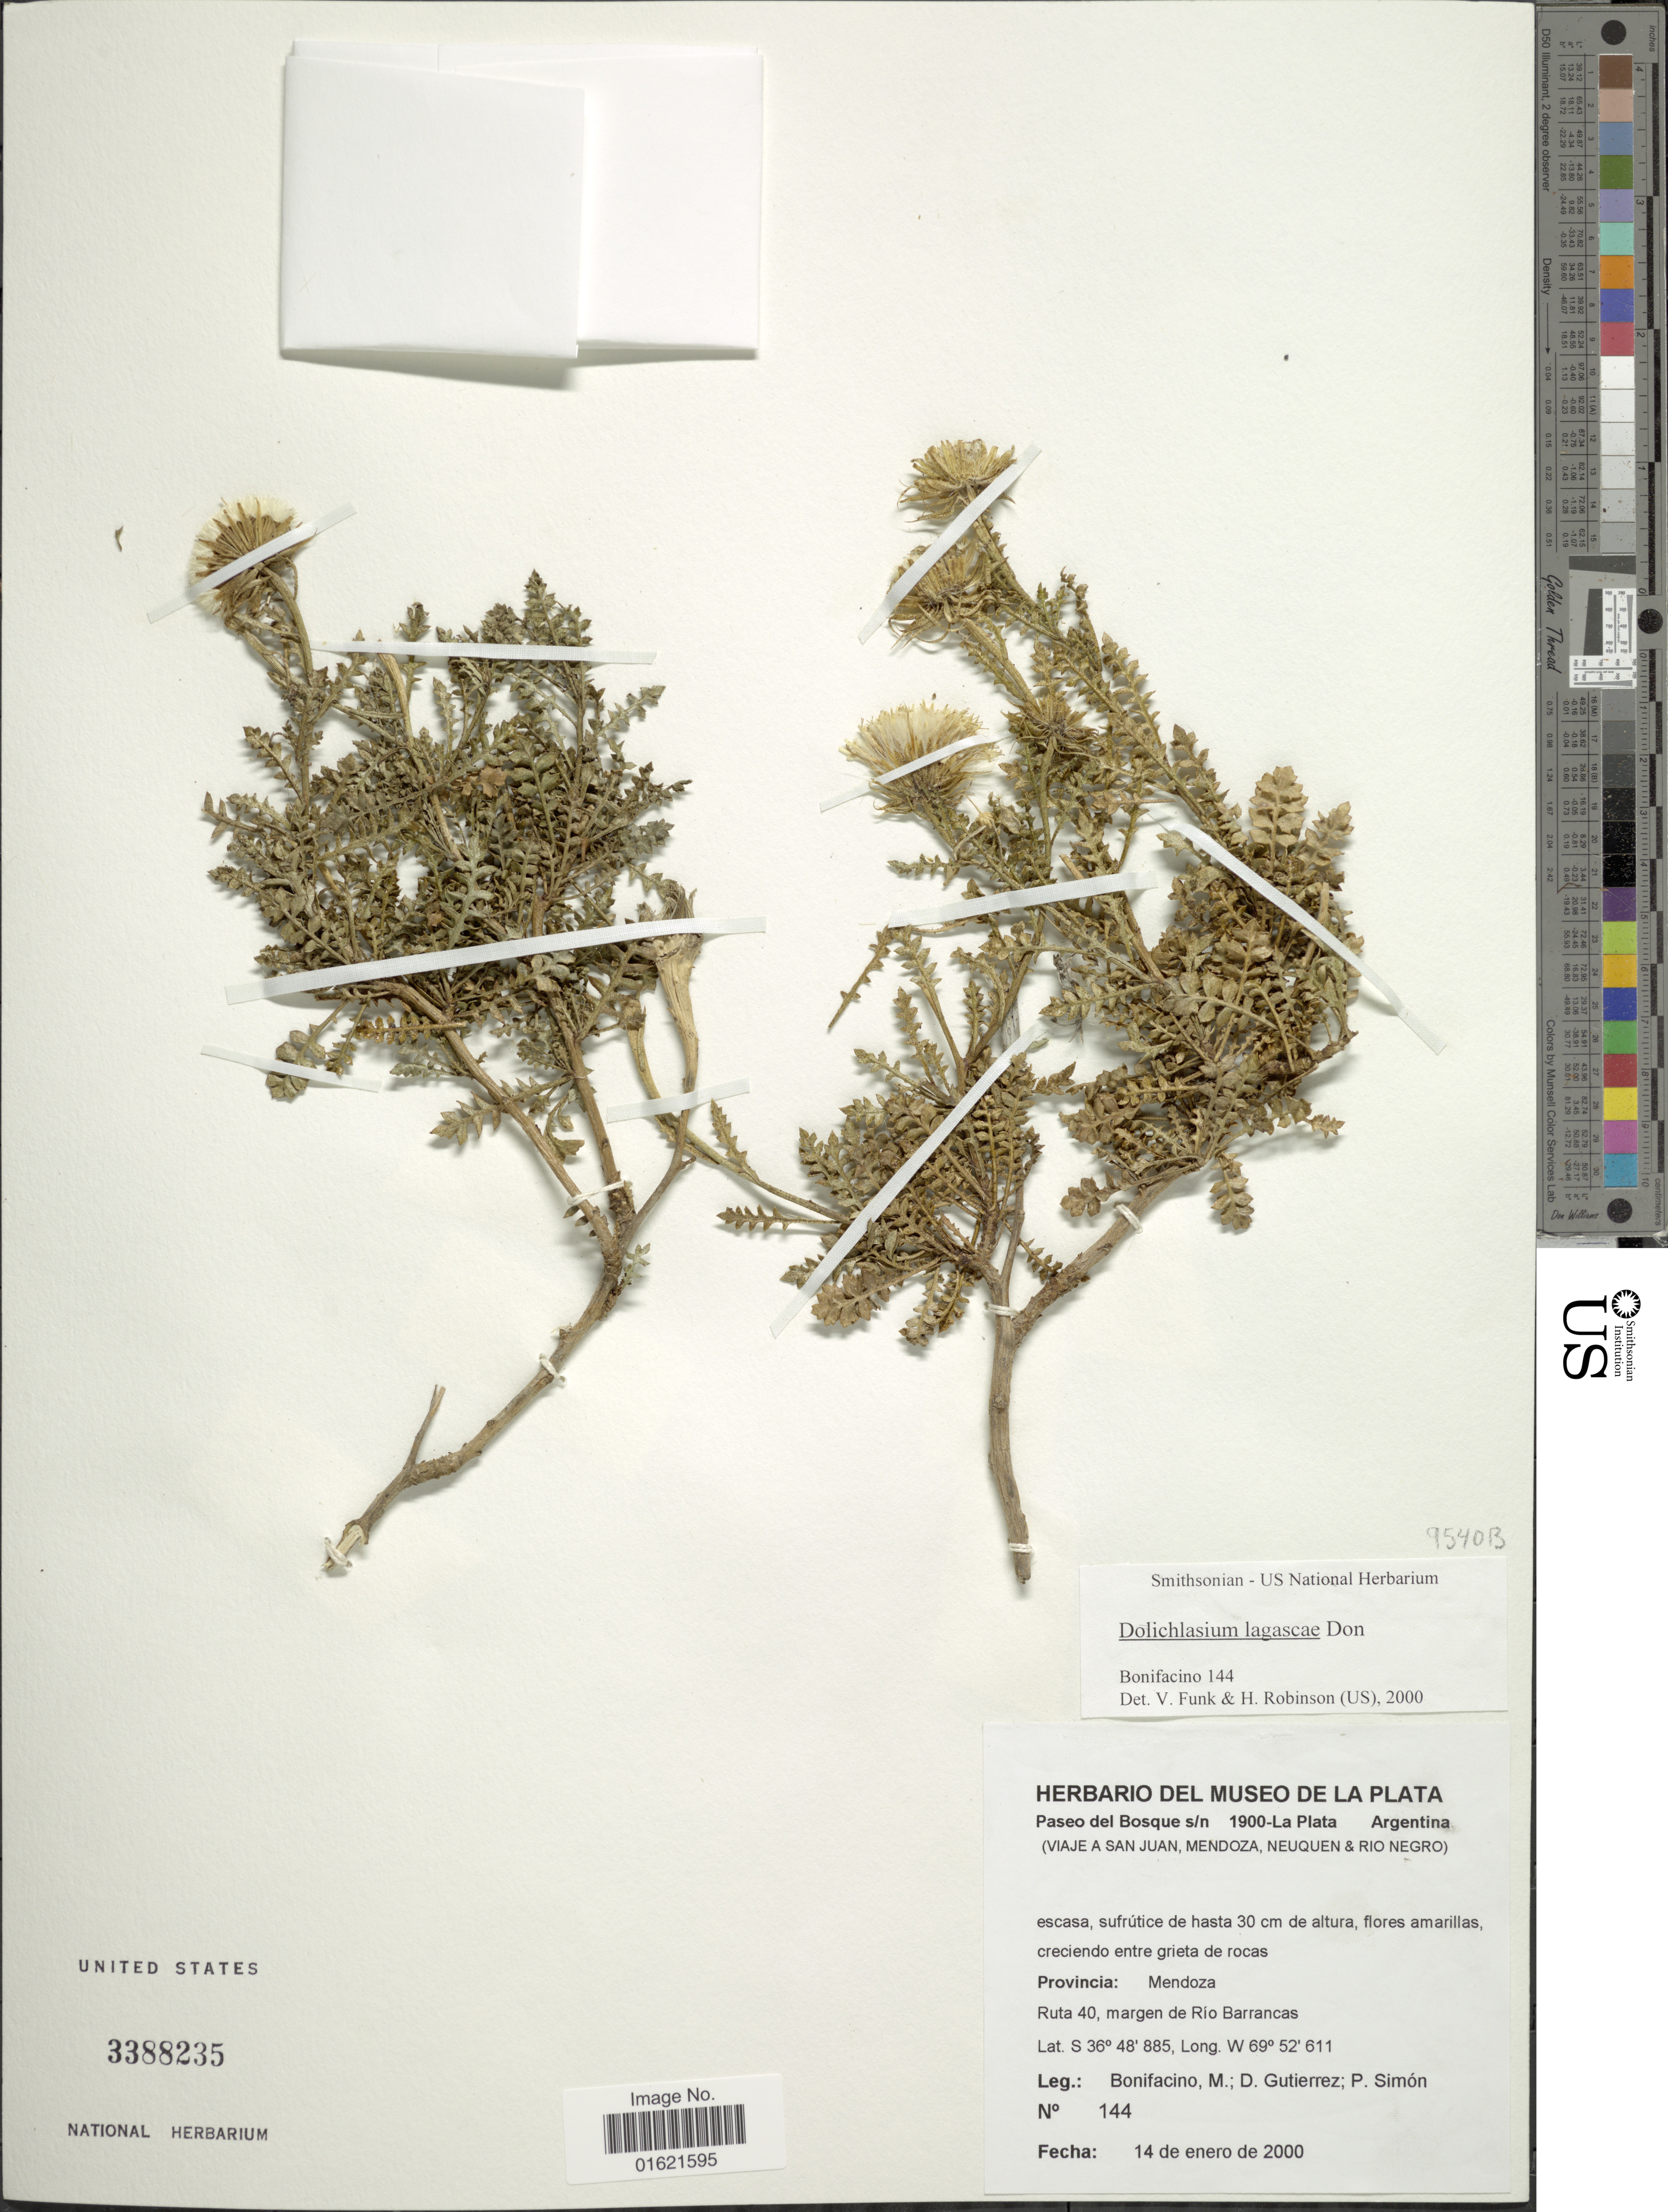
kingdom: Plantae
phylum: Tracheophyta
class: Magnoliopsida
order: Asterales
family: Asteraceae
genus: Dolichlasium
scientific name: Dolichlasium lagascae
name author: Gillies ex D. Don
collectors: M. Bonifacino, D. G. Gutiérrez & P. Simon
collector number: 0144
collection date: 2000-01-14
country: Argentina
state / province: Mendoza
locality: Provincia: Mendoza, Ruta 40, margen de Rio Barrancas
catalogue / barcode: US 3388235